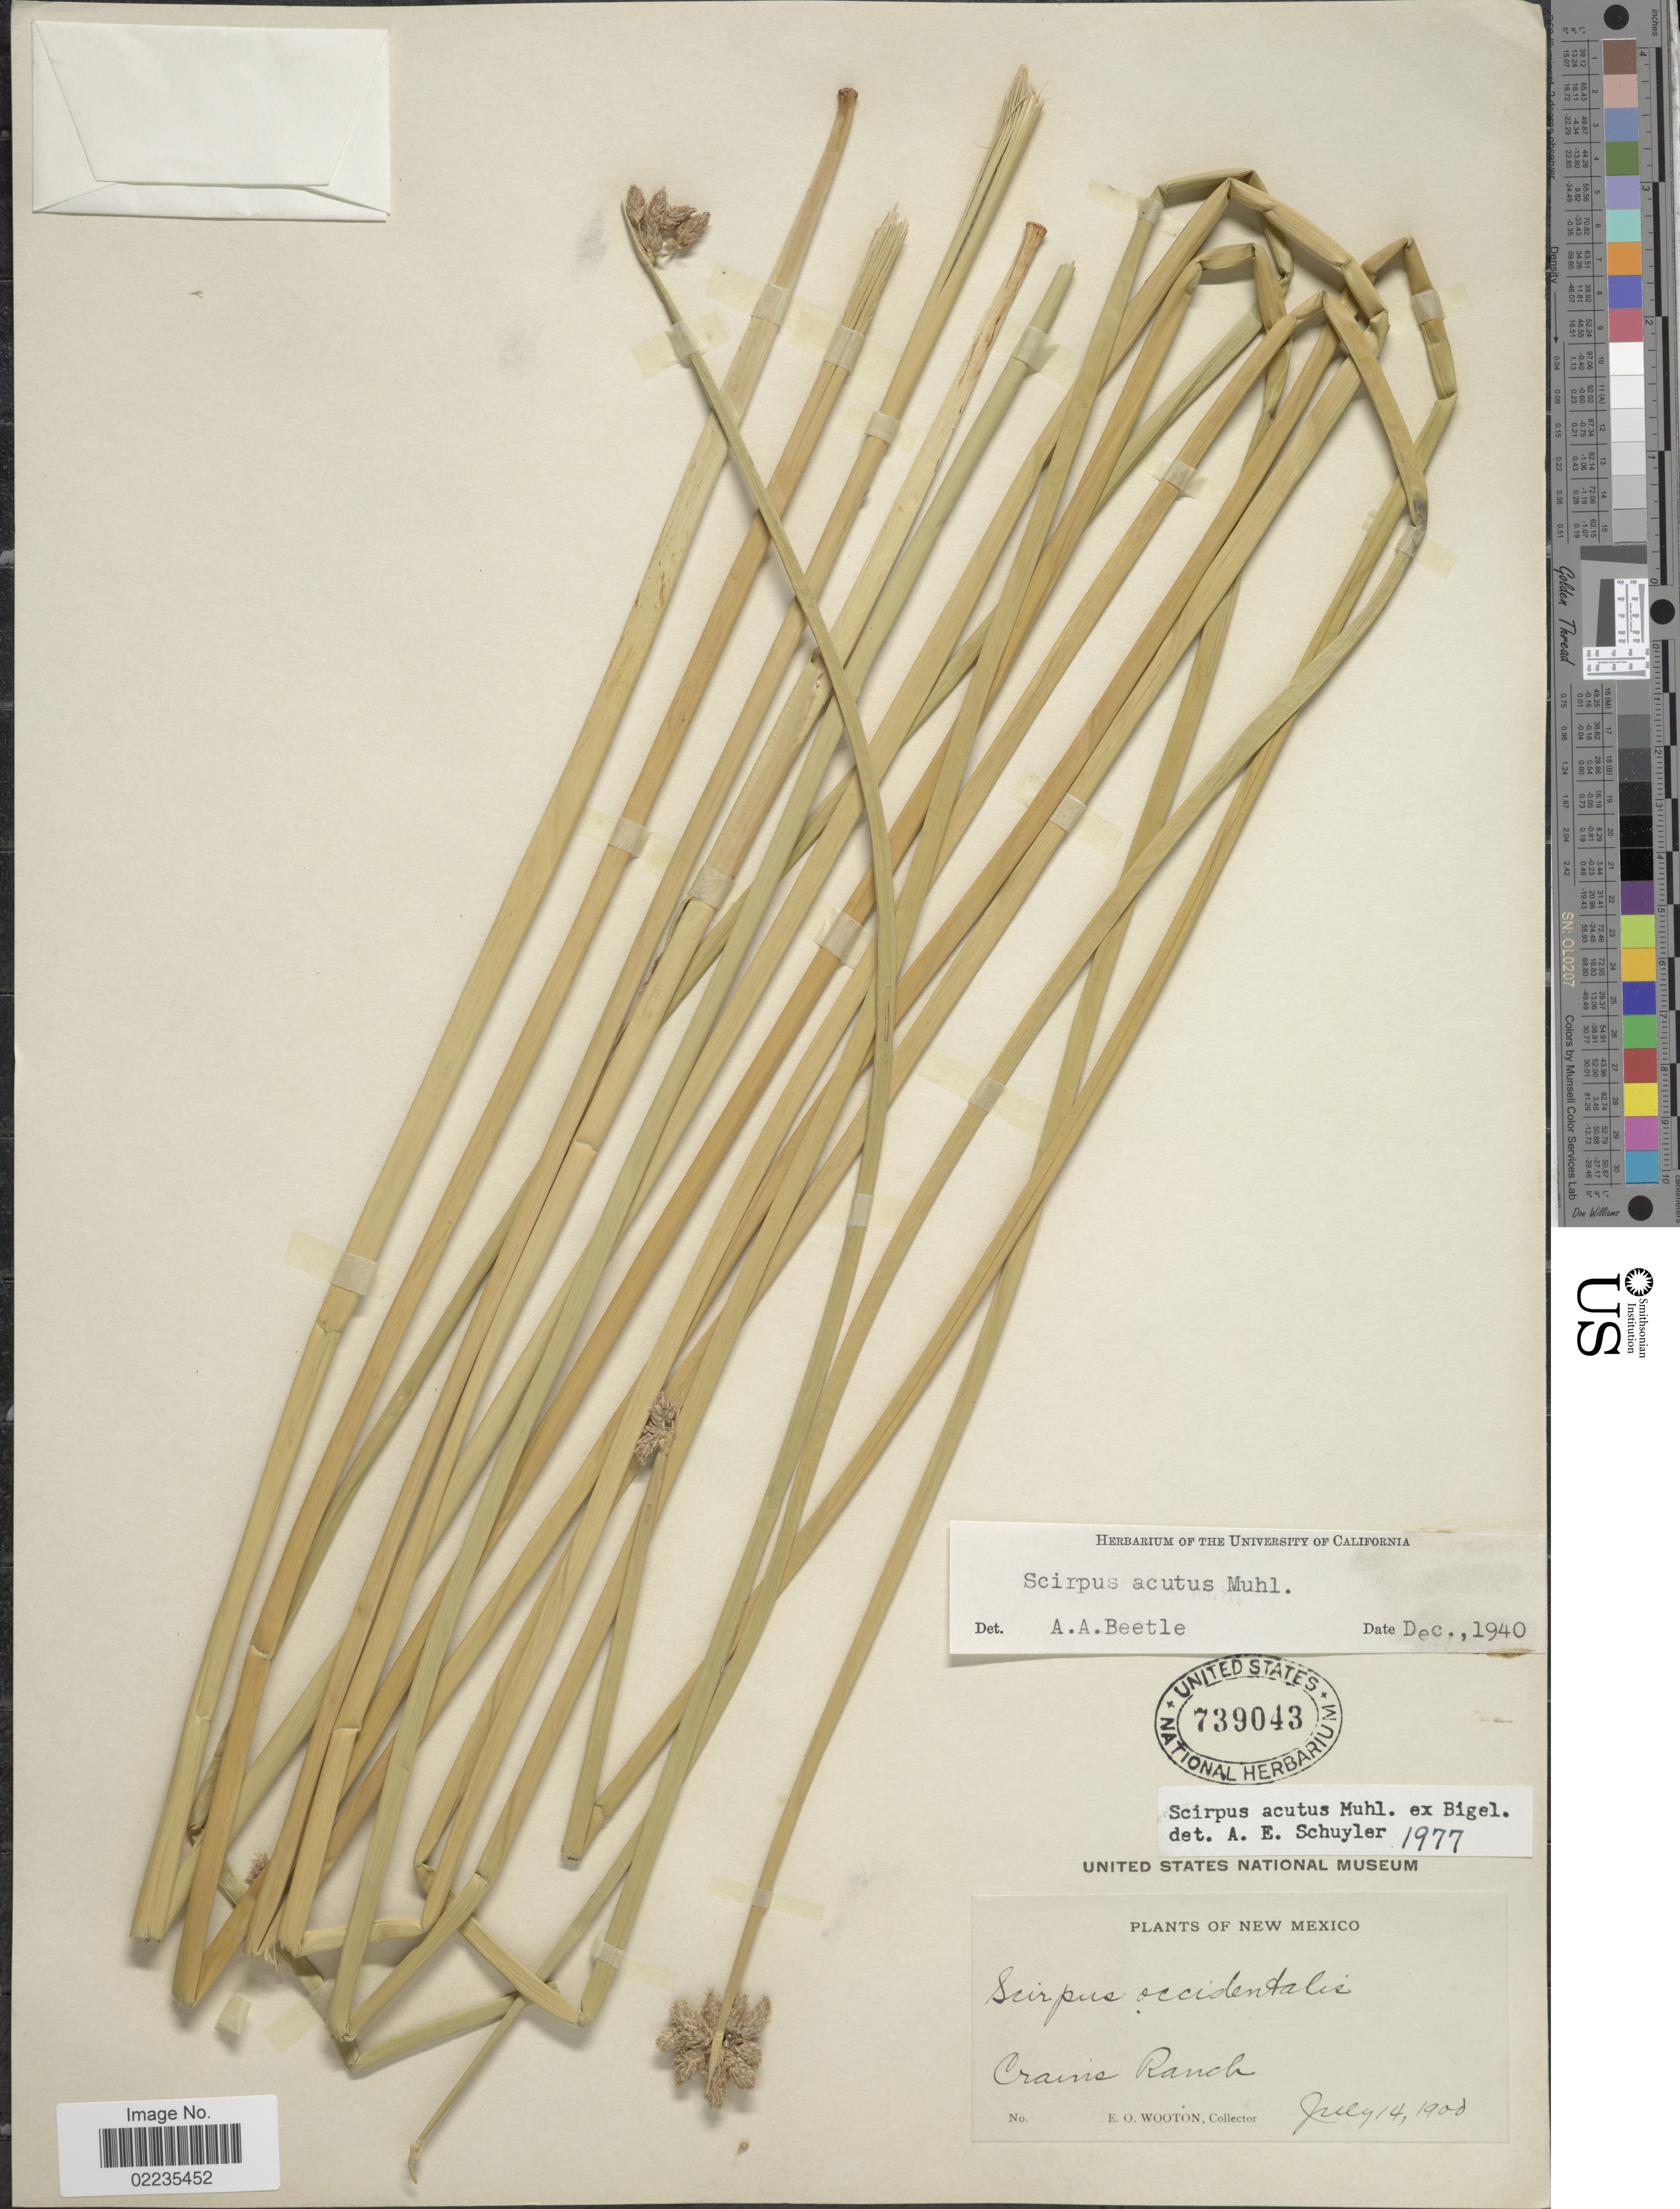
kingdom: Plantae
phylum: Tracheophyta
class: Liliopsida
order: Poales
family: Cyperaceae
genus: Schoenoplectus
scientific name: Schoenoplectus acutus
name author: (Muhl. ex Bigelow) Á. Löve & D. Löve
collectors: E. O. Wooton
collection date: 1900-07-14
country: United States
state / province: New Mexico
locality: Crains Ranch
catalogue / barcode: US 739043